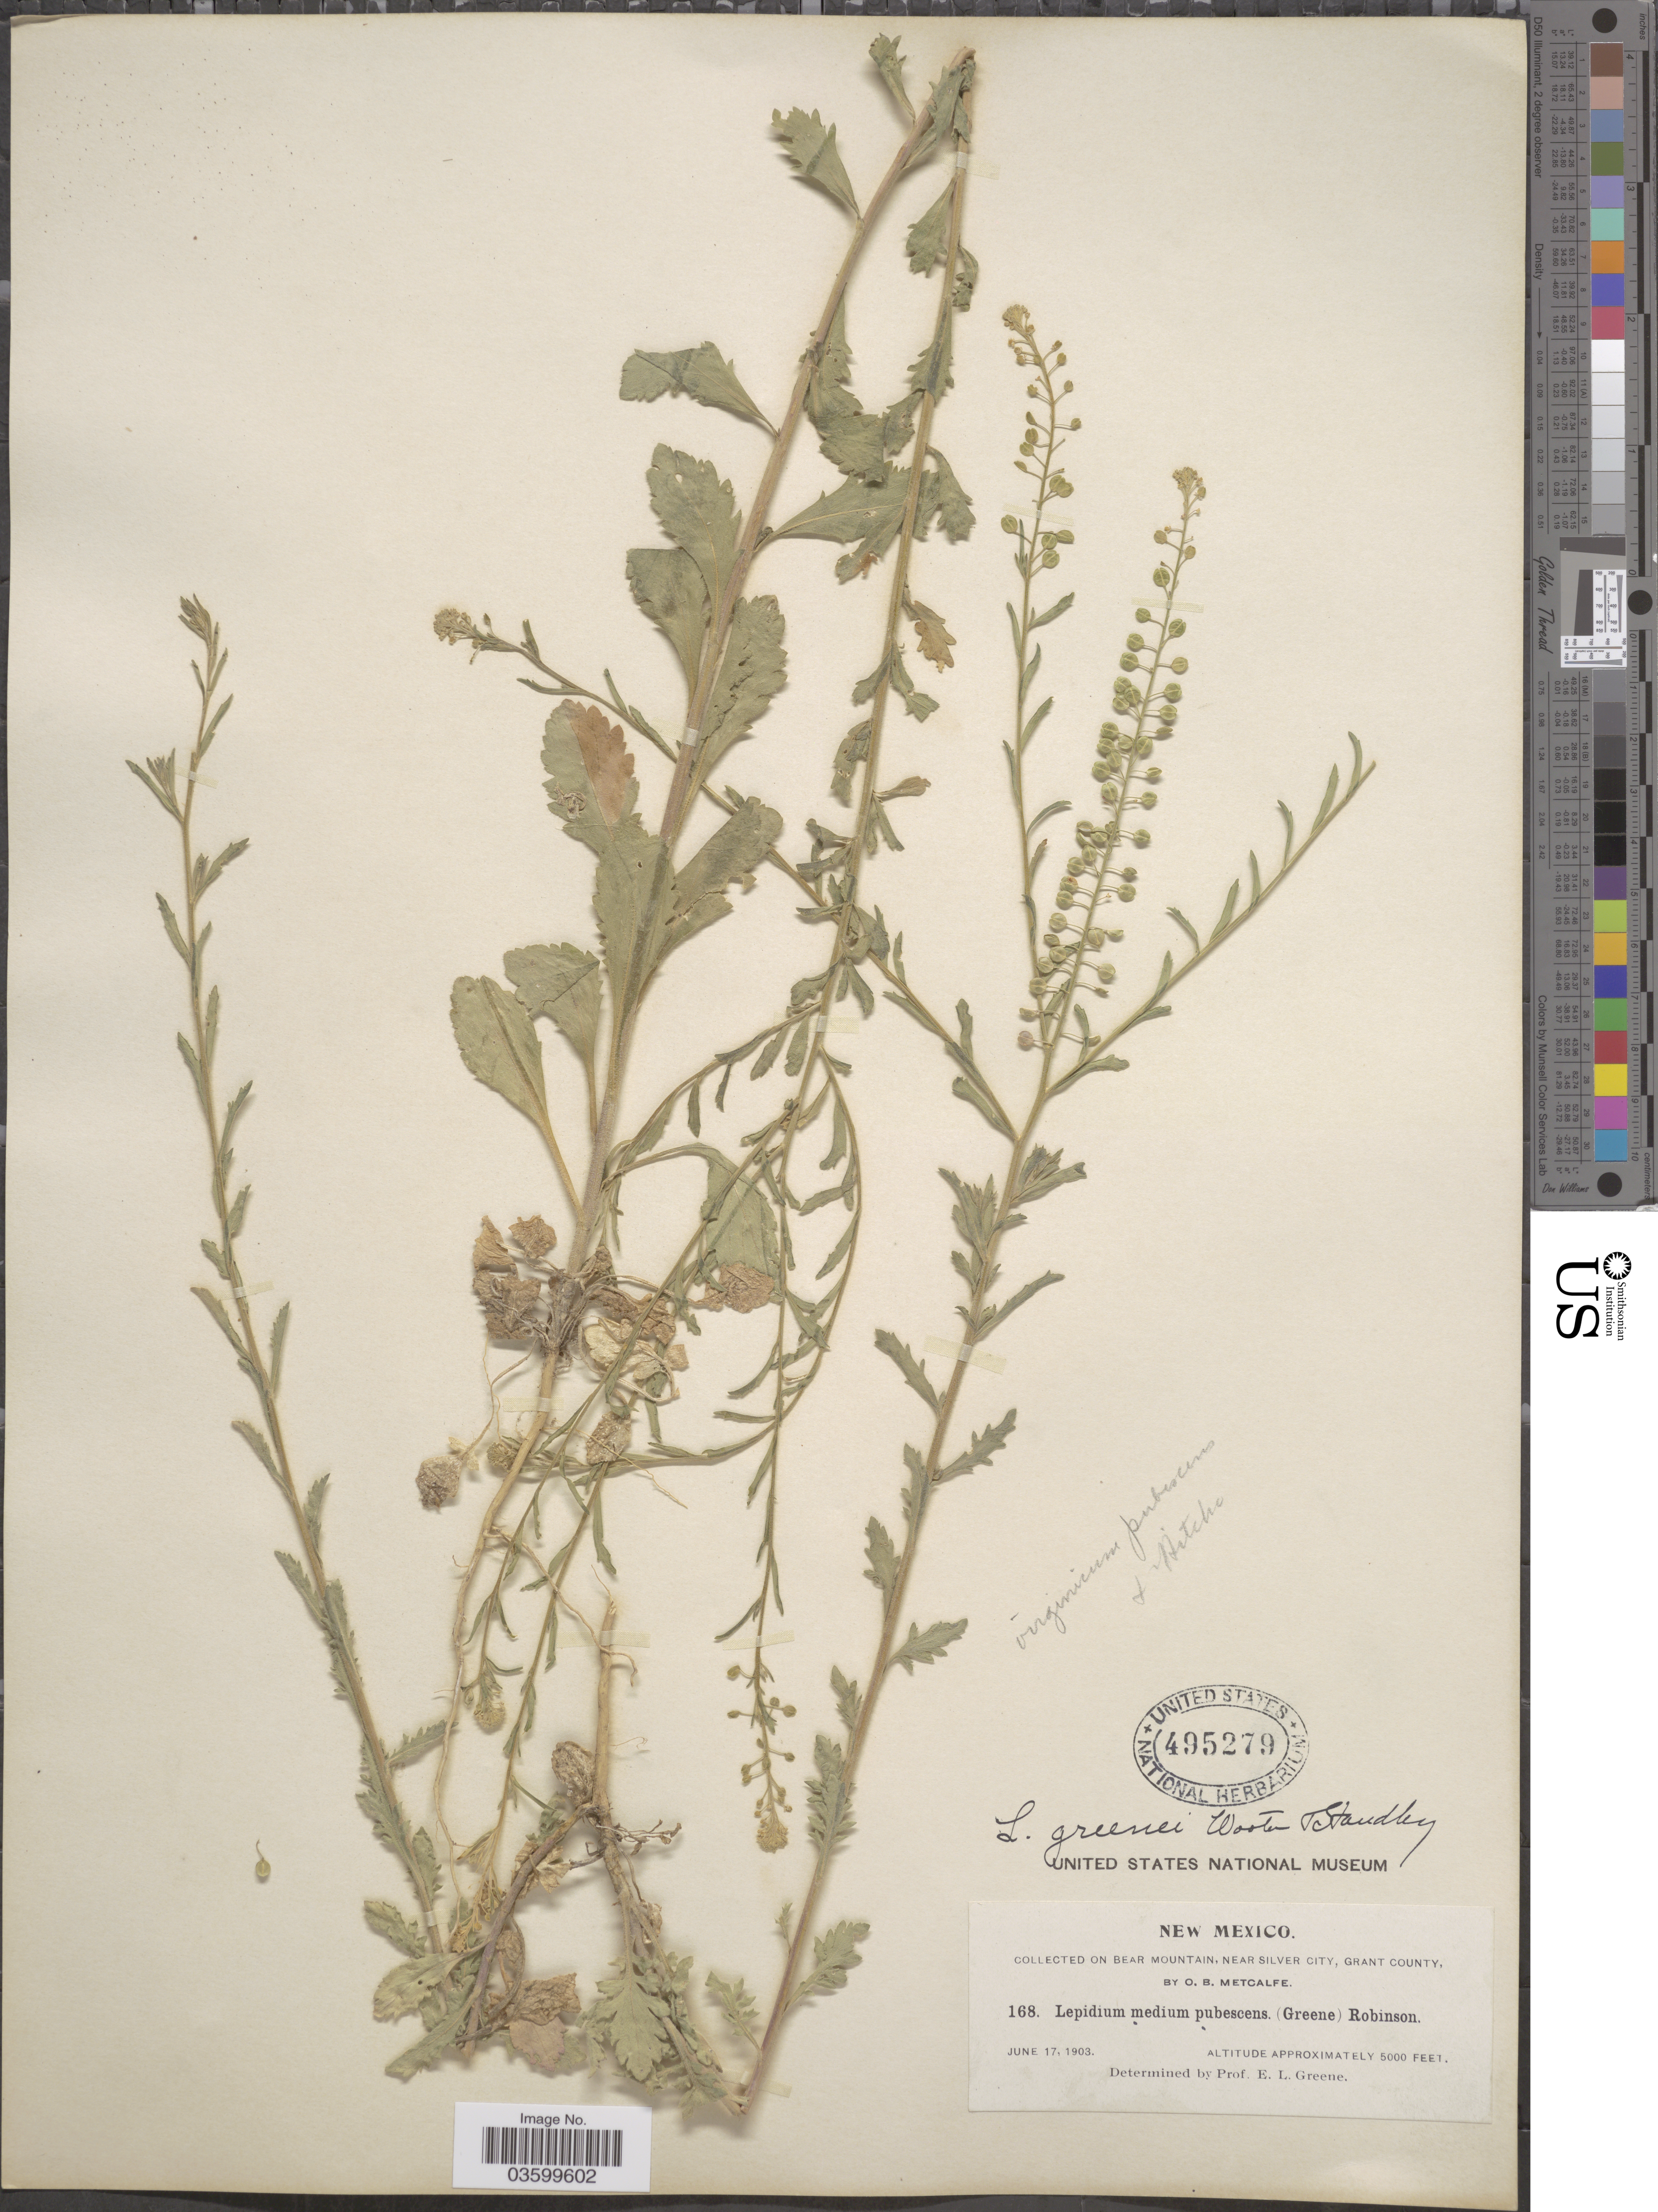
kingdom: Plantae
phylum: Tracheophyta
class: Magnoliopsida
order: Brassicales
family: Brassicaceae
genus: Lepidium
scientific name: Lepidium virginicum var. canescens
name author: Thell.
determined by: Al-Shehbaz, I. A., (MO), Missouri Botanical Garden (UNITED STATES)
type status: Isotype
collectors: O. B. Metcalfe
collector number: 168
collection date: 1903-06-17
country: United States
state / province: New Mexico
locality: Bear Mountain, near Silver City, Grant County.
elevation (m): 1524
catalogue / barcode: US 495279